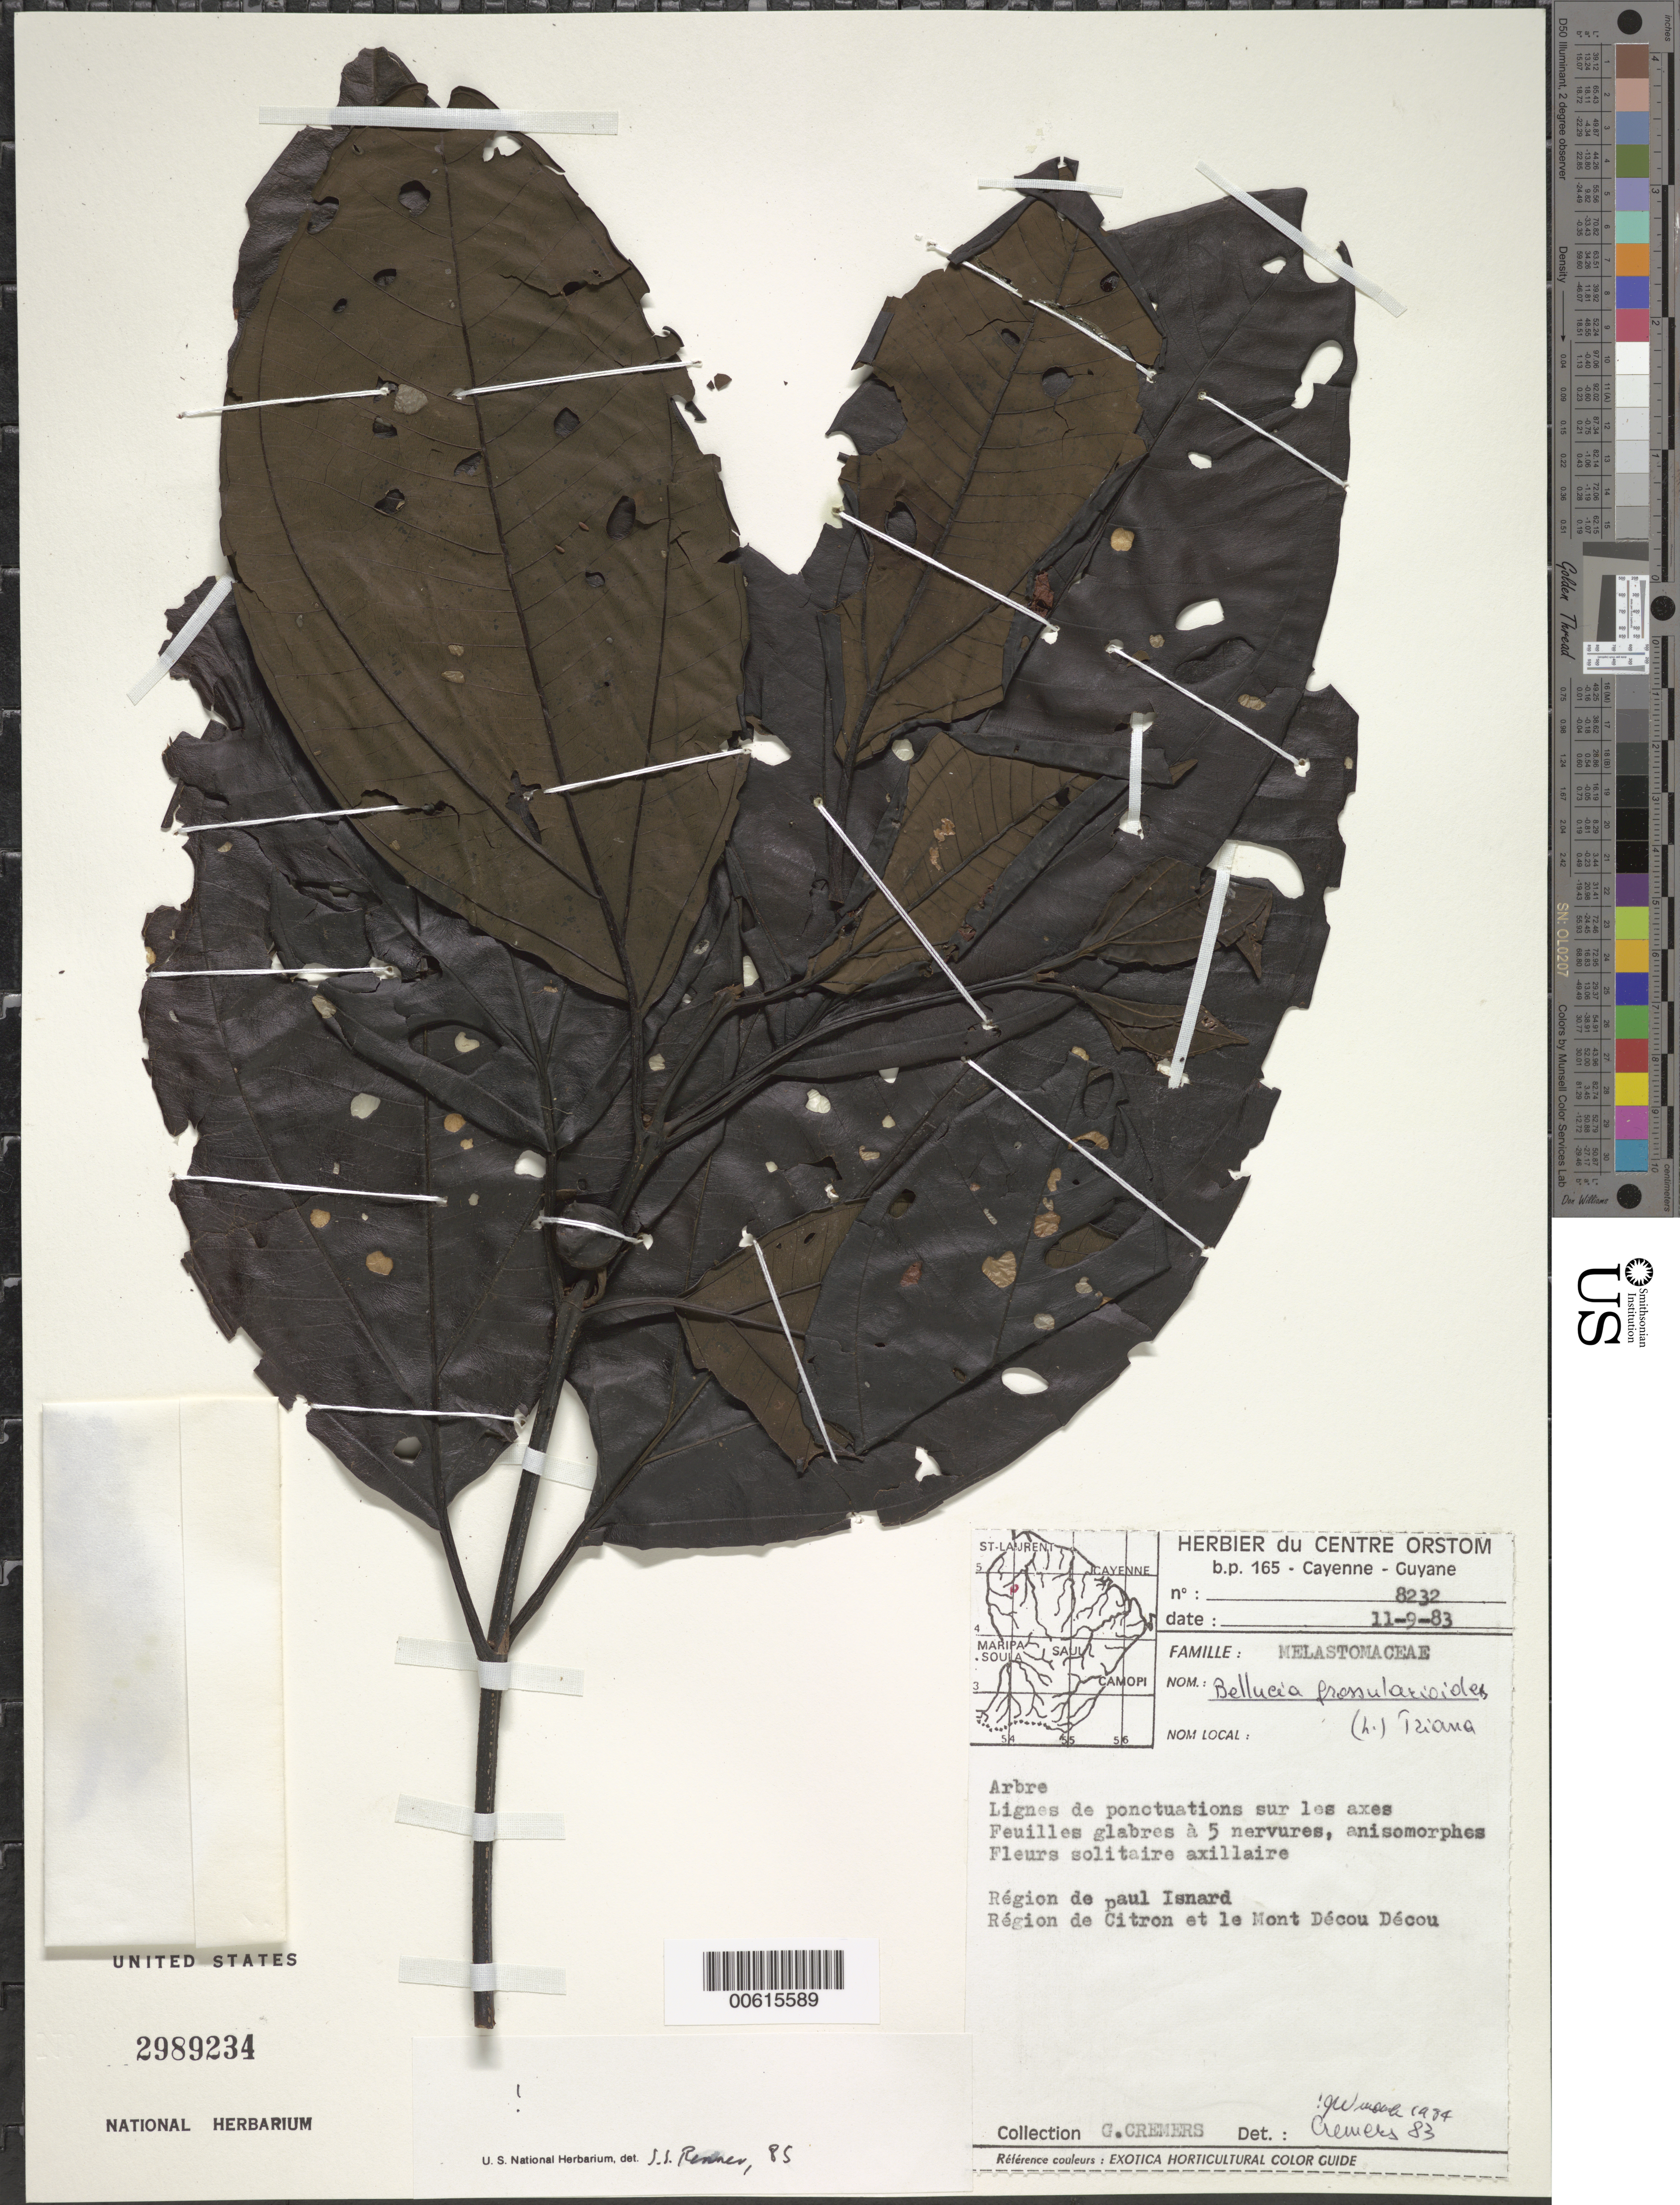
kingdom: Plantae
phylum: Tracheophyta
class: Magnoliopsida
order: Myrtales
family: Melastomataceae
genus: Bellucia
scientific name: Bellucia grossularioides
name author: (L.) Triana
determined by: Renner, S. S.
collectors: G. Cremers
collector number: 8232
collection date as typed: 11-Sep-83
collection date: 1983-09-11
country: French Guiana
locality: Paul Isnard région, bord de piste entre Citron & le Mont Décou Décou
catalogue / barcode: US 2989234